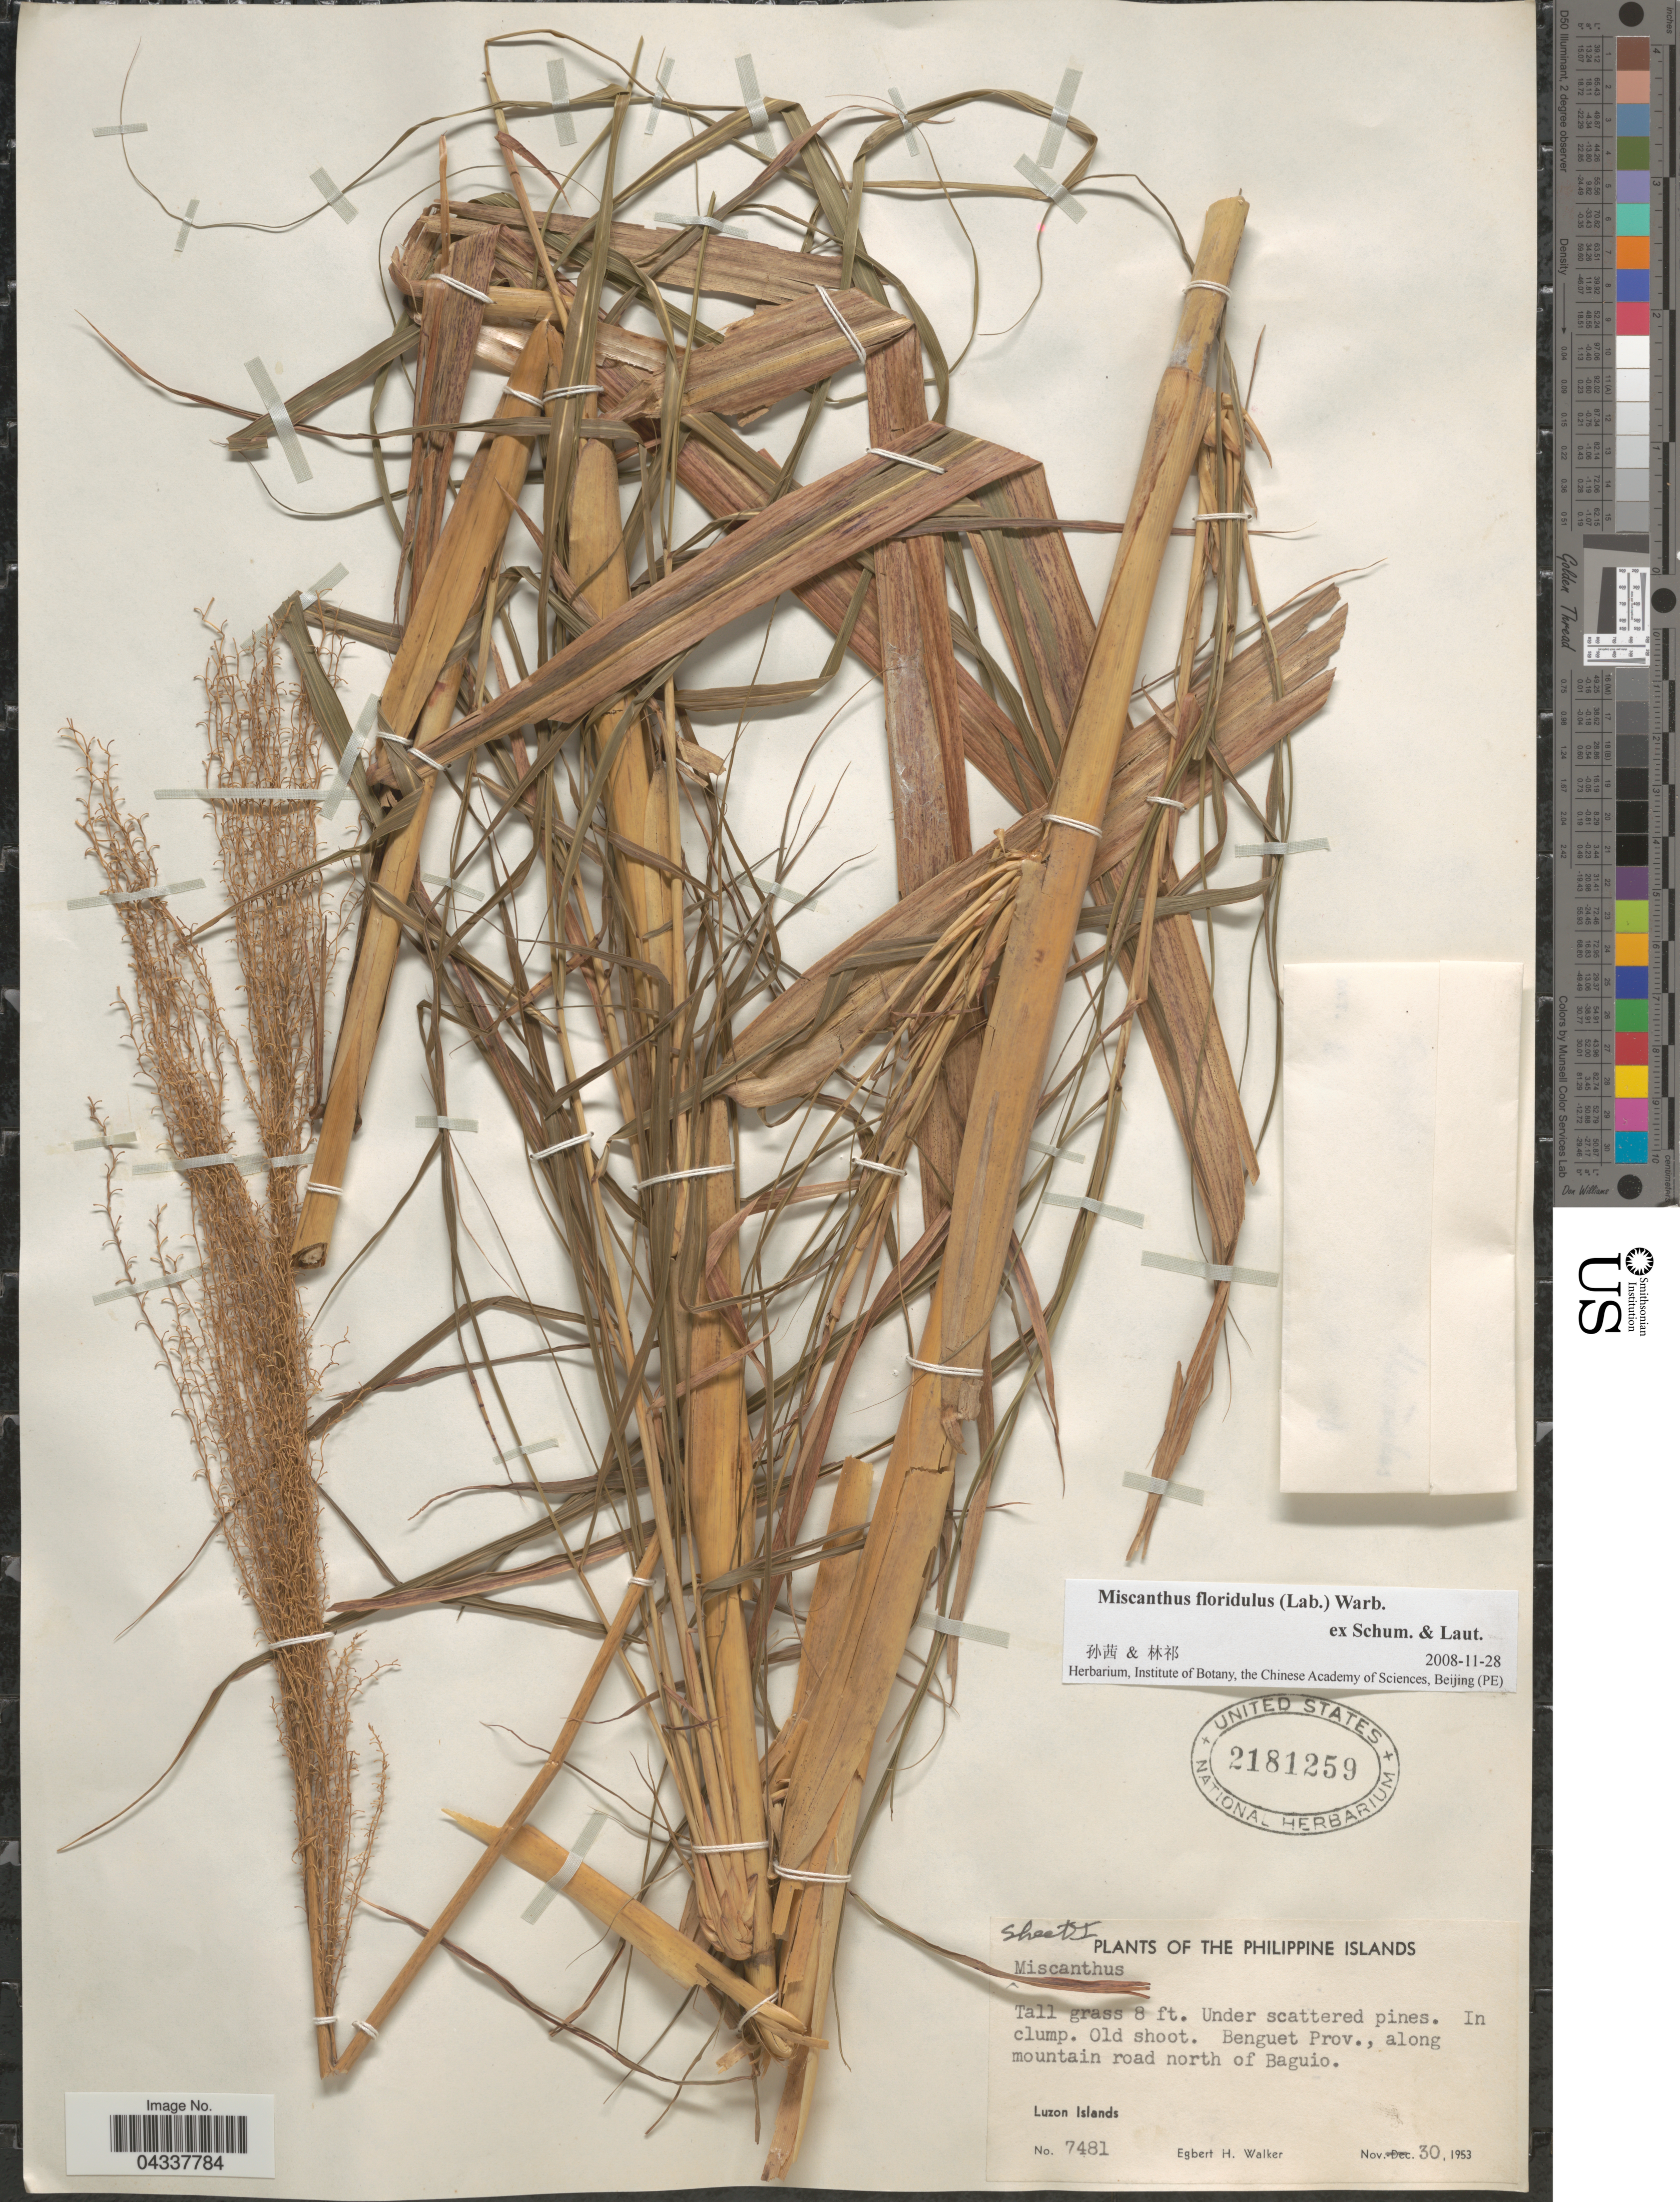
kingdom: Plantae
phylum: Tracheophyta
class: Liliopsida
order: Poales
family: Poaceae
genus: Miscanthus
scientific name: Miscanthus floridulus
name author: (Labill.) Warb.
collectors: E. H. Walker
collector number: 7481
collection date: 1953-11-30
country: Philippines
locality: Philippine Islands. Benguet Prov., along mountain road north of Baguio. Luzon Islands.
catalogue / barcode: US 2181259